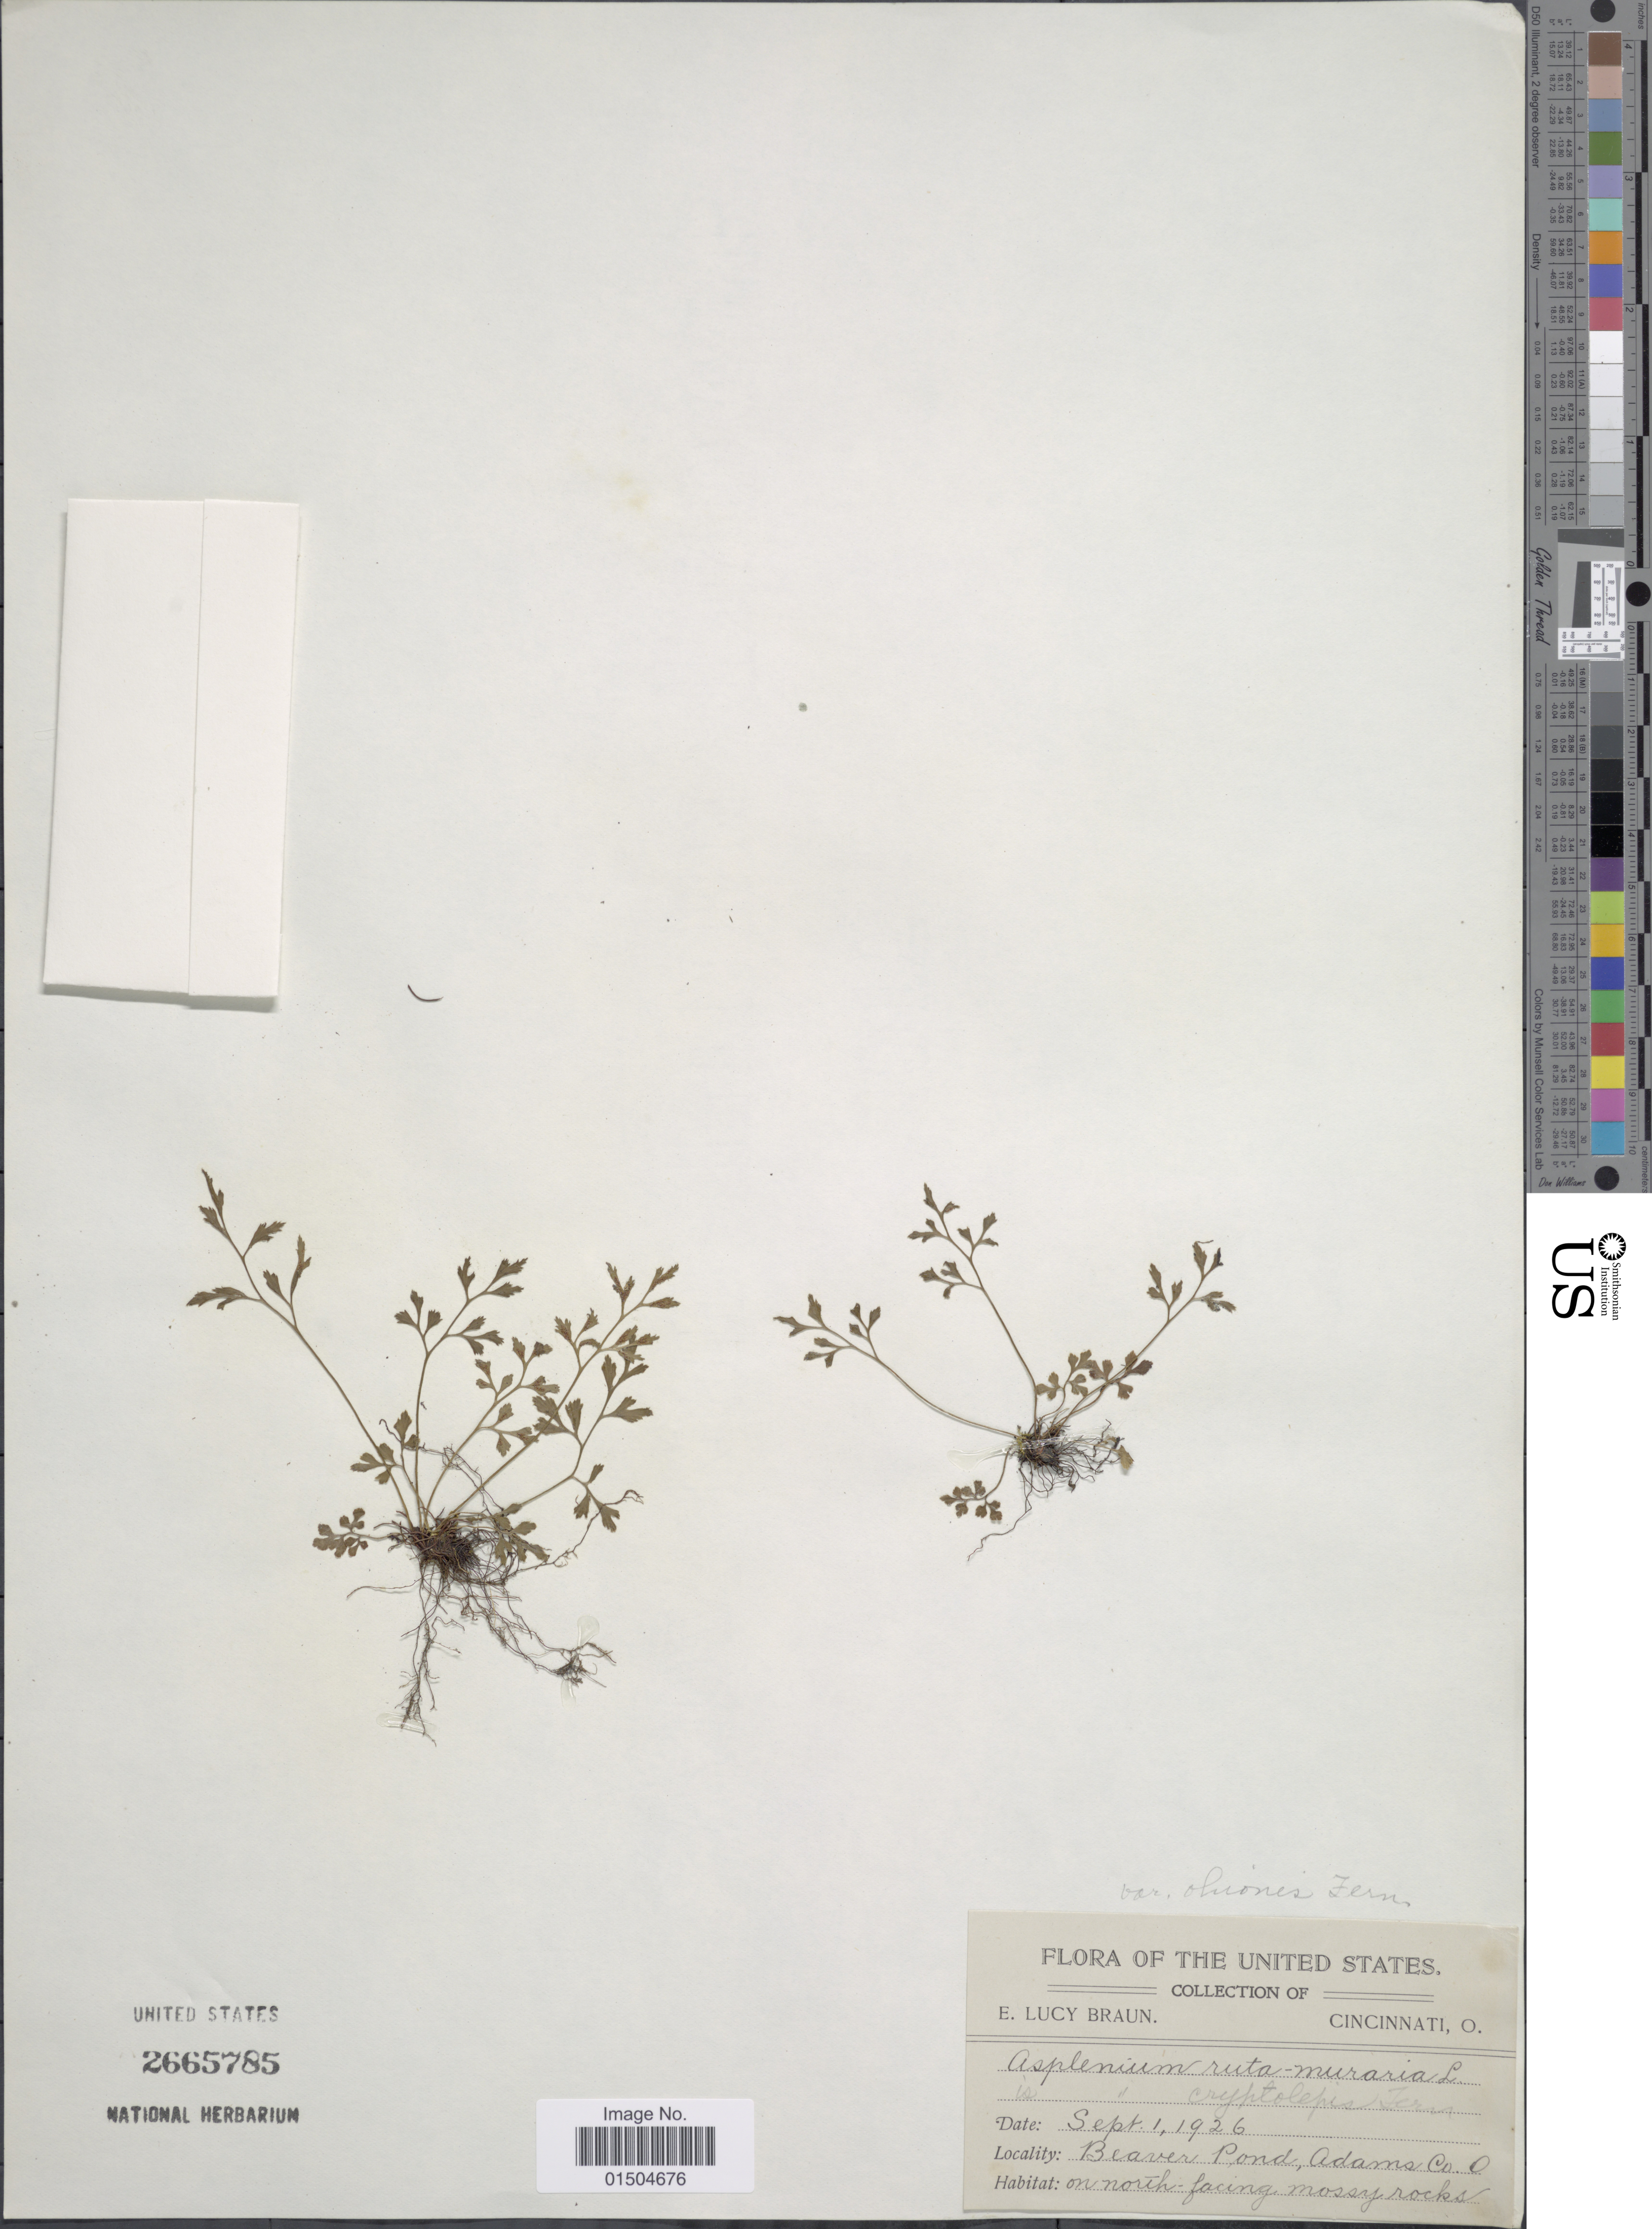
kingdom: Plantae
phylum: Tracheophyta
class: Polypodiopsida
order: Polypodiales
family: Aspleniaceae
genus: Asplenium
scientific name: Asplenium ruta-muraria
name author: L.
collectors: E. L. Braun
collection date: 1926-09-01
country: United States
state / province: Ohio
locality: Beaver Pond, Adams Co., O.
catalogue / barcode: US 2665785